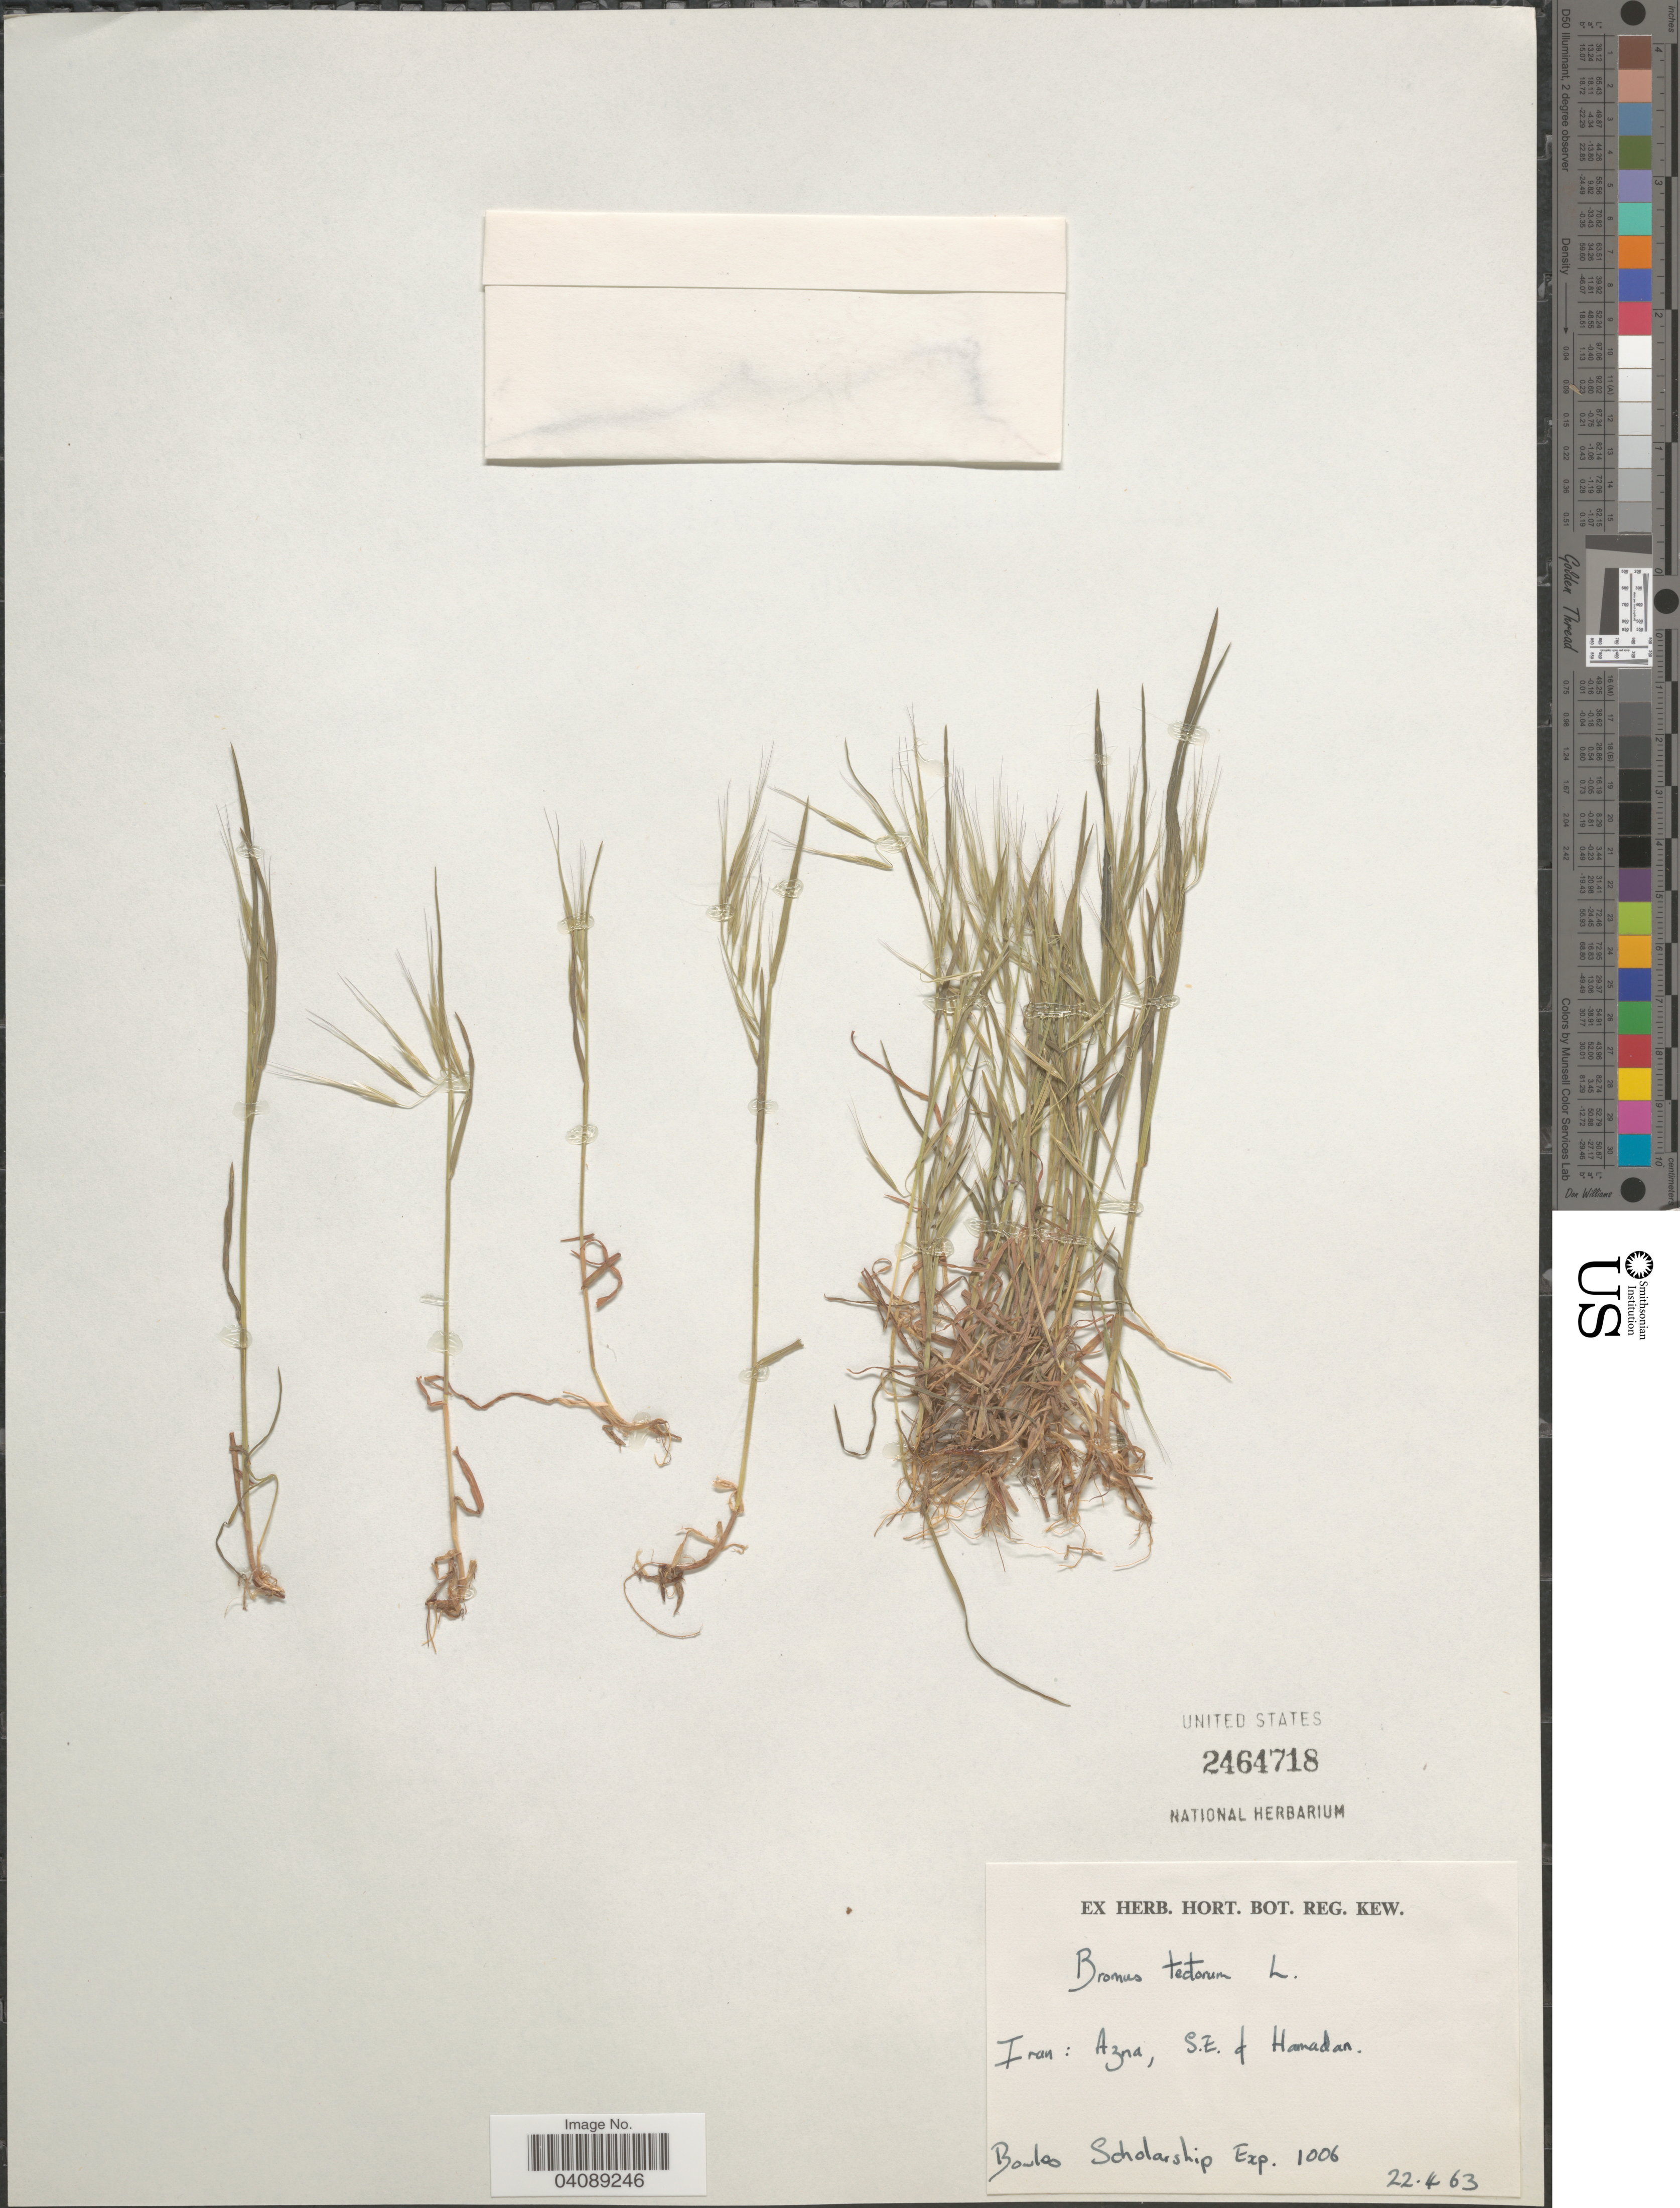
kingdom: Plantae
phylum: Tracheophyta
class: Liliopsida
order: Poales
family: Poaceae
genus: Bromus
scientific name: Bromus tectorum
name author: L.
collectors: Bowles Scholarship Bot. Exped.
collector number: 1006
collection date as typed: Transcribed d/m/y: 22/4/63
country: Iran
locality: Azna, S.E. of Hamadan.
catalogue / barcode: US 2464718